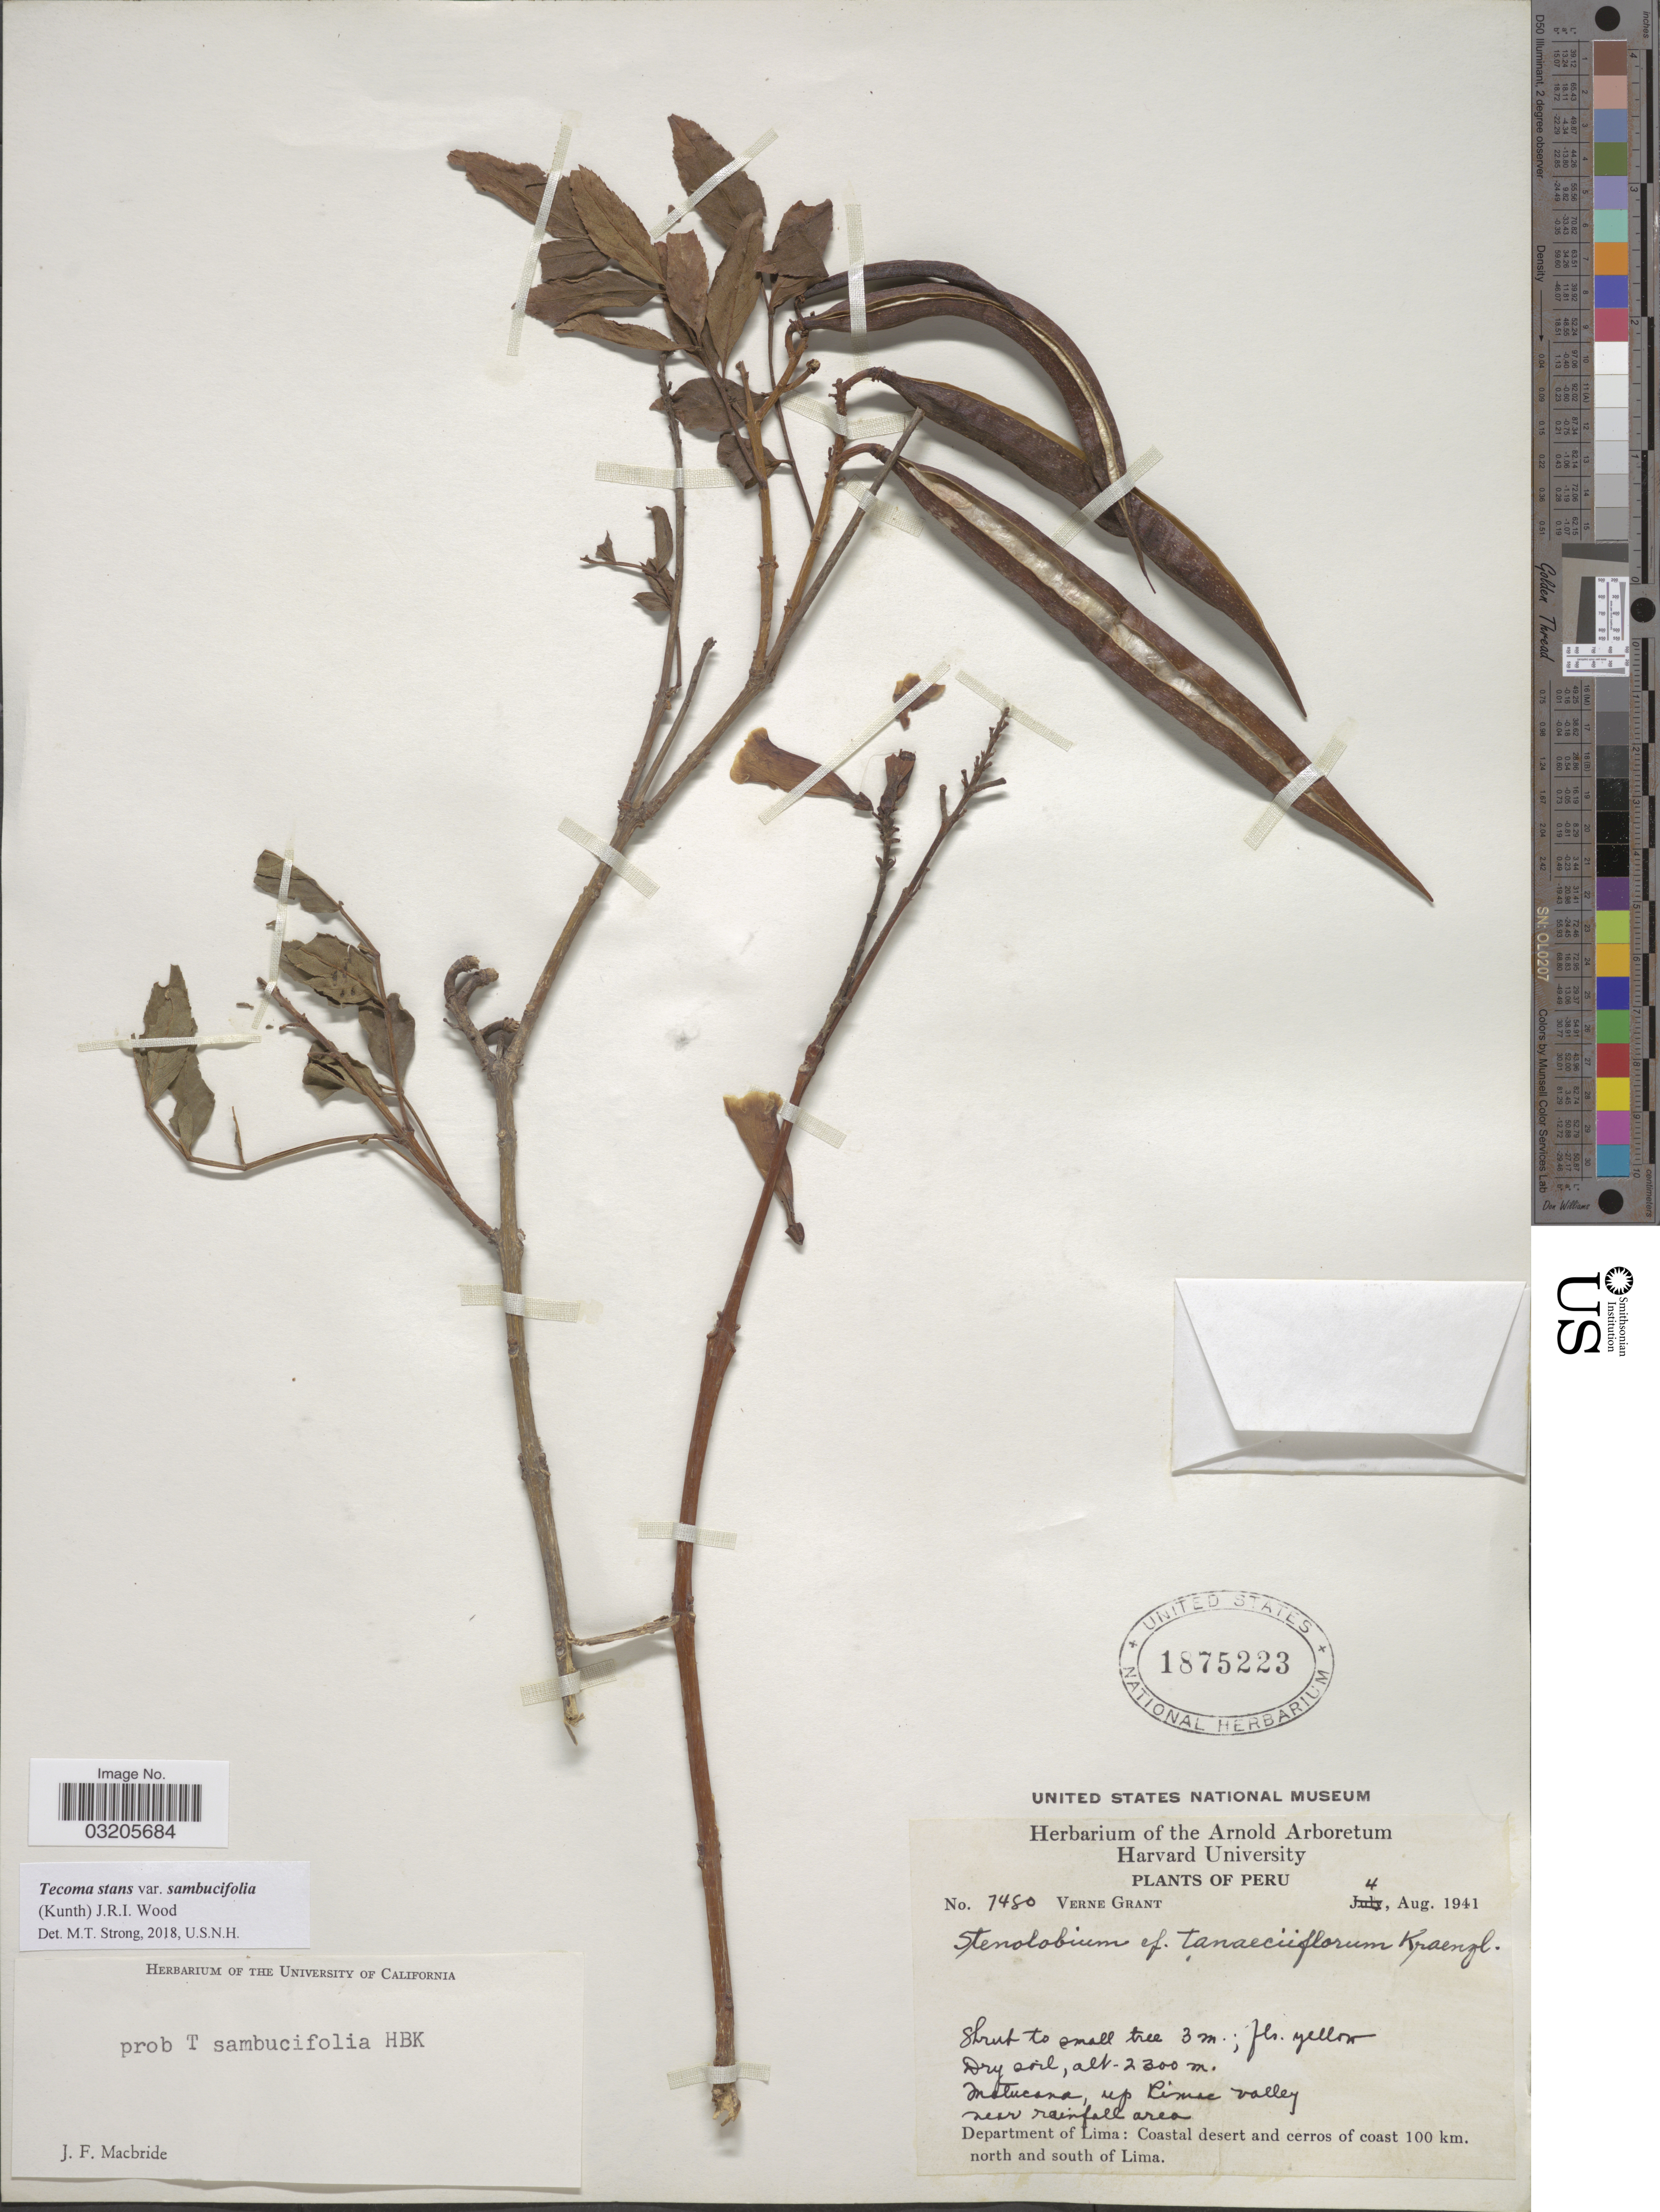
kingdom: Plantae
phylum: Tracheophyta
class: Magnoliopsida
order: Lamiales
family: Bignoniaceae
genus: Tecoma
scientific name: Tecoma stans var. sambucifolia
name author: (Kunth) J.R.I. Wood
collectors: V. Grant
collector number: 7480*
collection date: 1941-08-04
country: Peru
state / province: Lima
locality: Matucana, up Rimac valley. Near rainfall area. Department of Lima: Coastal desert and cerros of coast 100 km. north and south of Lima.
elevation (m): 2300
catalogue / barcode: US 1875223